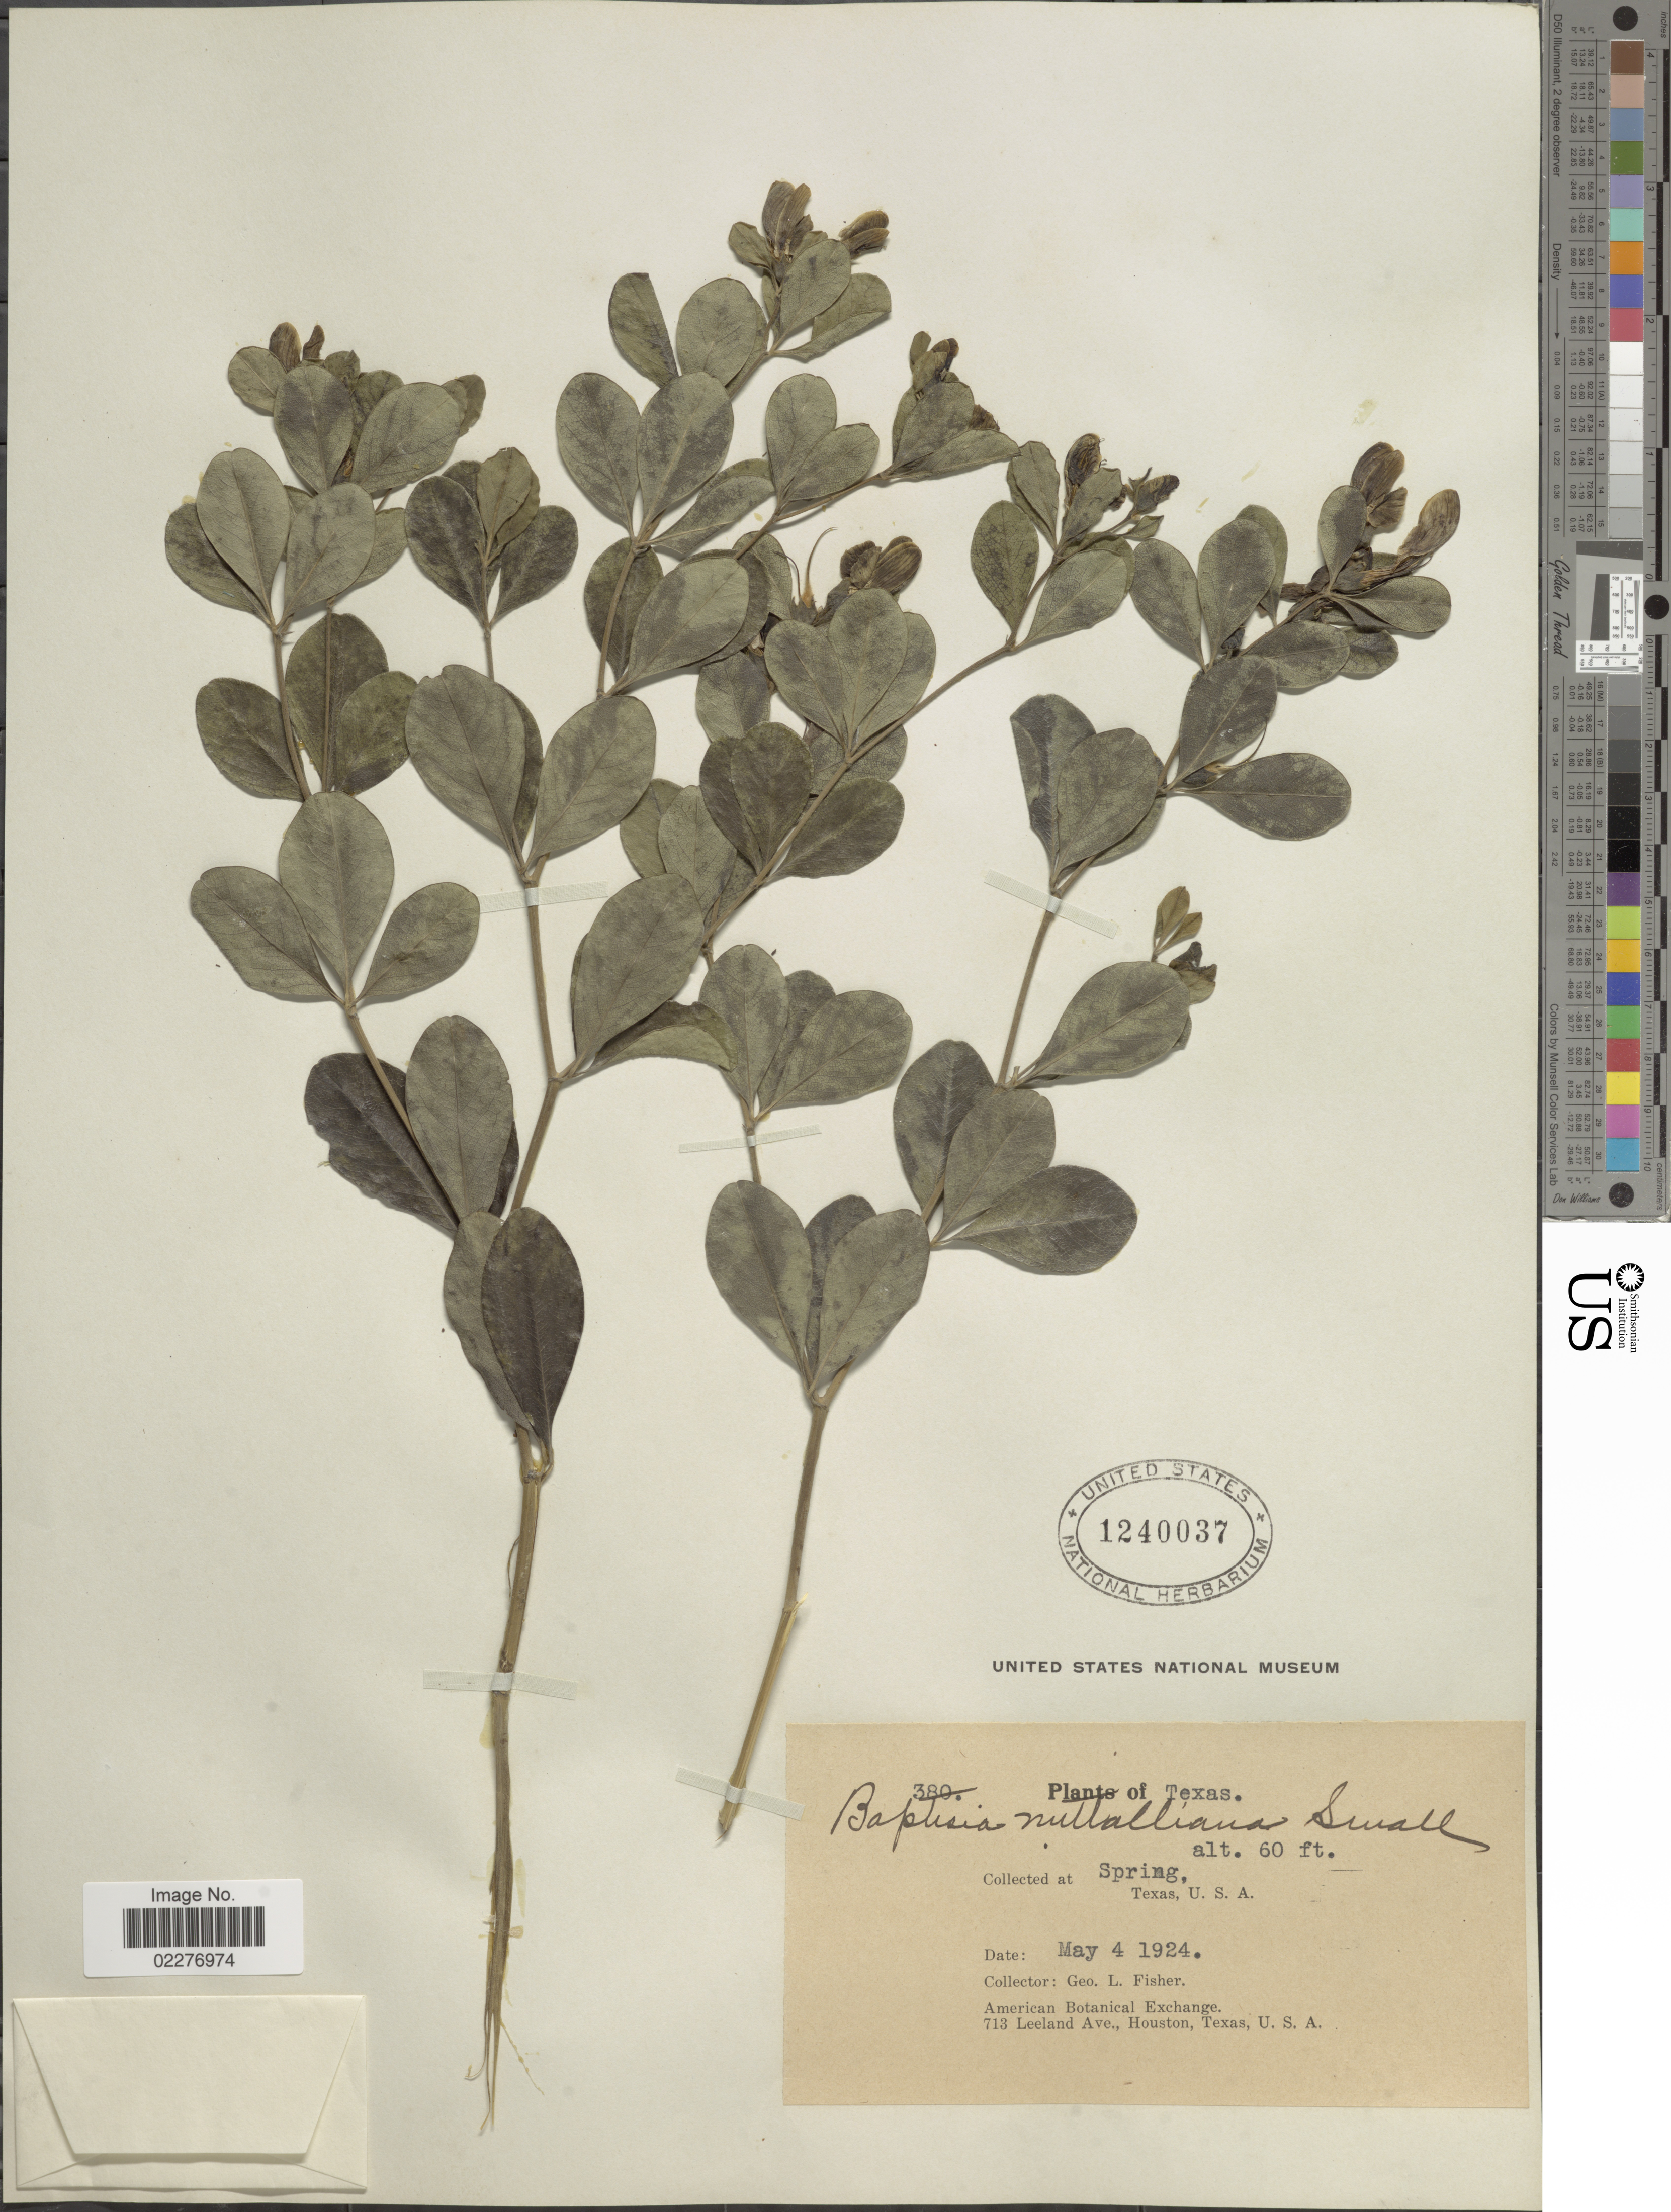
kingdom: Plantae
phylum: Tracheophyta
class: Magnoliopsida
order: Fabales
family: Fabaceae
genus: Baptisia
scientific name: Baptisia nuttalliana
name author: Small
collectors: G. L. Fisher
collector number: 380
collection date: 1924-05-04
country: United States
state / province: Texas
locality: Spring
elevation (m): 18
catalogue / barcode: US 1240037